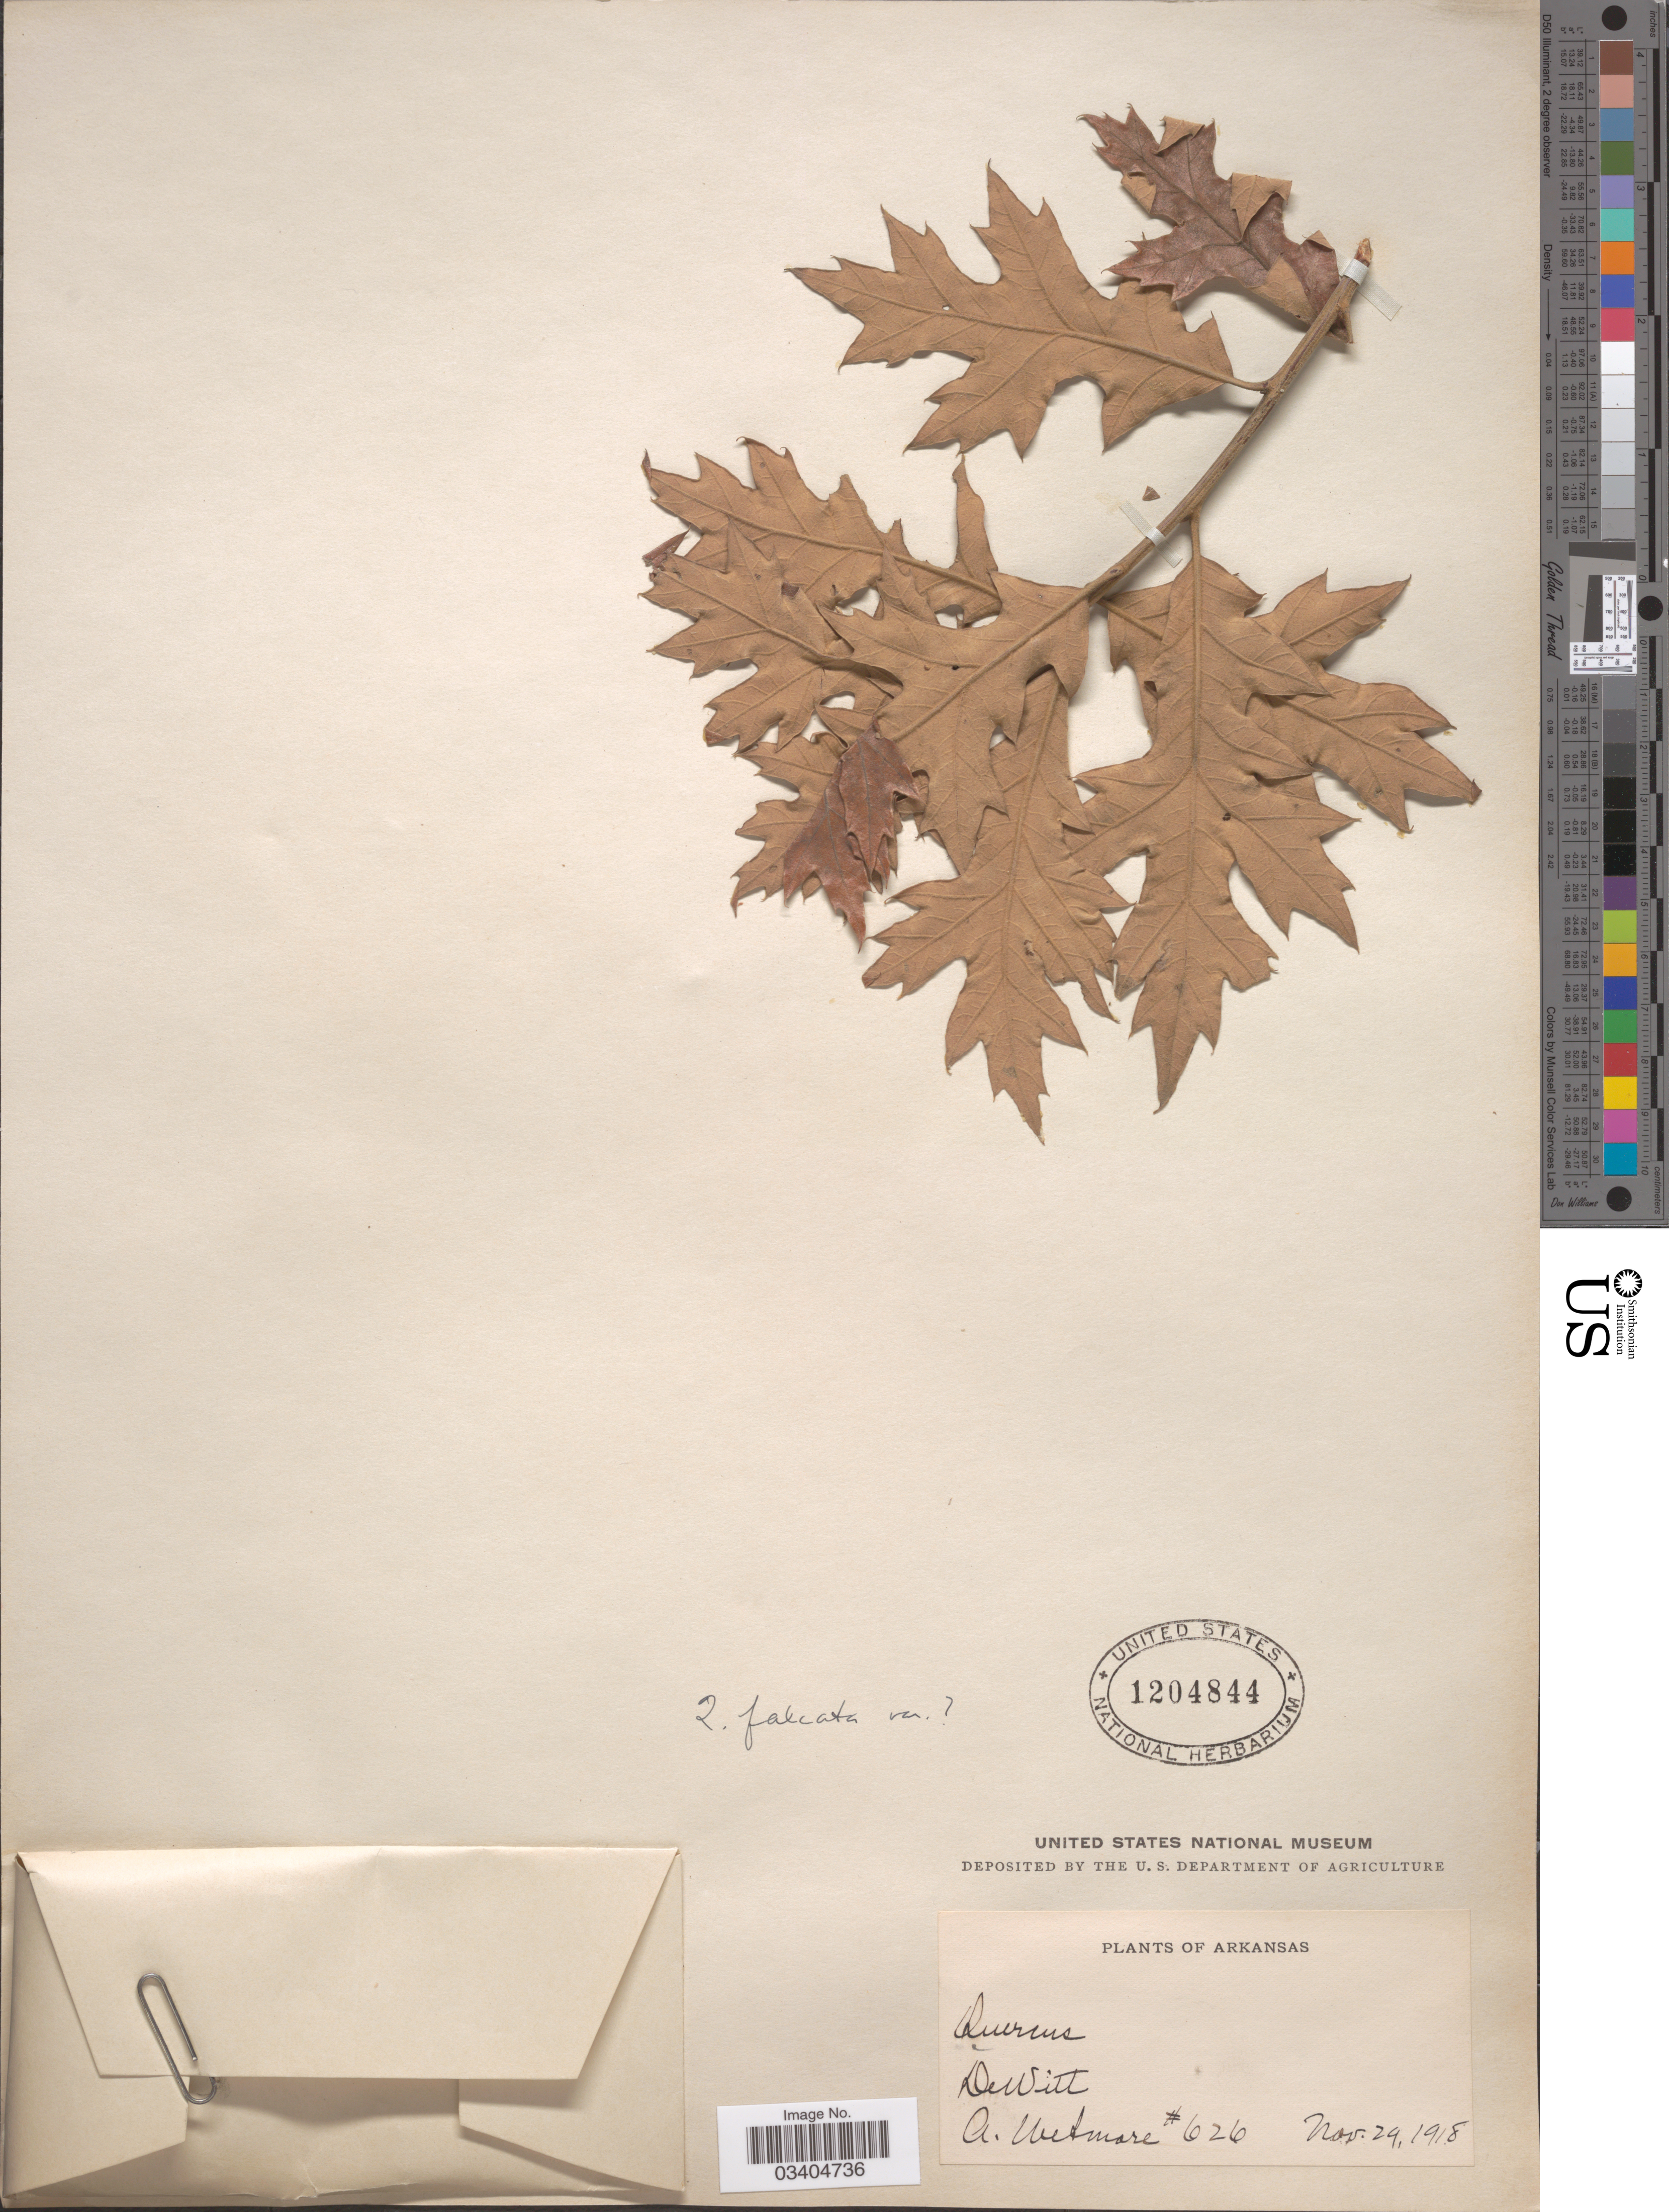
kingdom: Plantae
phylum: Tracheophyta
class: Magnoliopsida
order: Fagales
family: Fagaceae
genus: Quercus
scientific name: Quercus falcata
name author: Michx.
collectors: A. Wetmore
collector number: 626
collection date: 1918-11-29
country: United States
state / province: Arkansas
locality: DeWitt.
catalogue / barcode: US 1204844